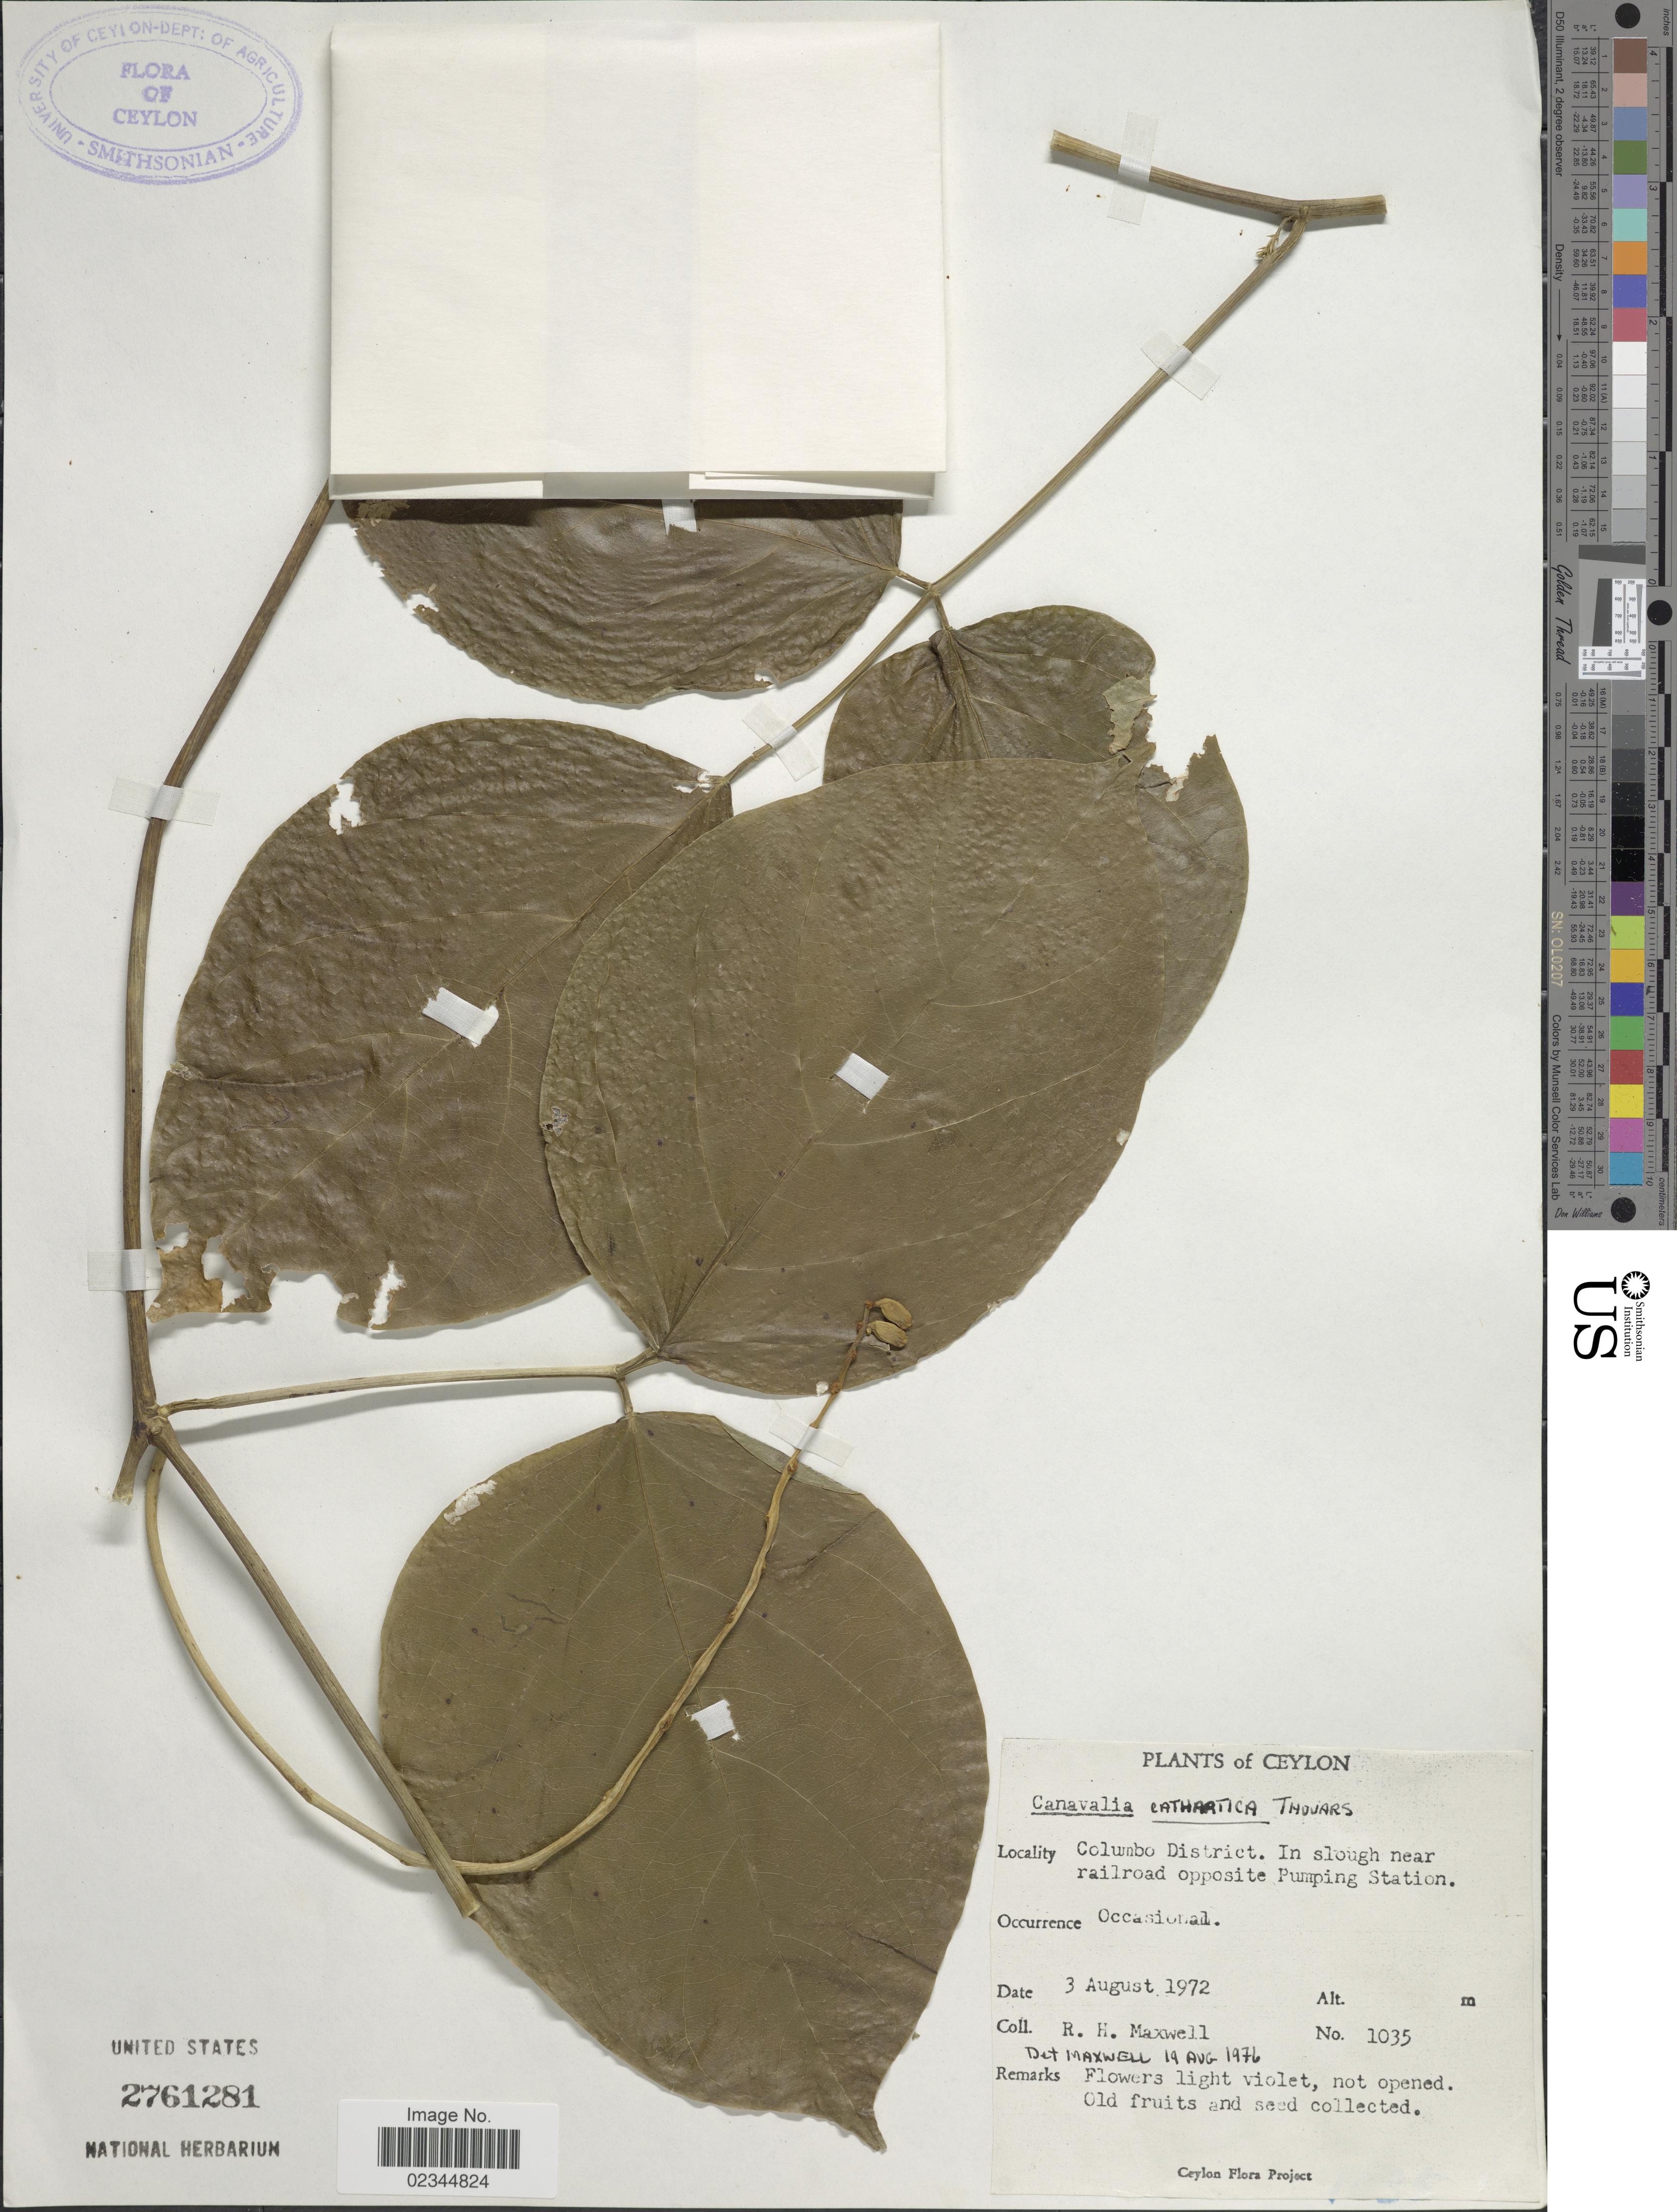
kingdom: Plantae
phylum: Tracheophyta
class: Magnoliopsida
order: Fabales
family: Fabaceae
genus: Canavalia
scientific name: Canavalia cathartica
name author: Thouars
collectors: R. Maxwell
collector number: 1035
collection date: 1972-08-03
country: Sri Lanka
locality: Ceylon. Colombo District. In slough near railroad opposite Pumping Station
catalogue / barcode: US 2761281